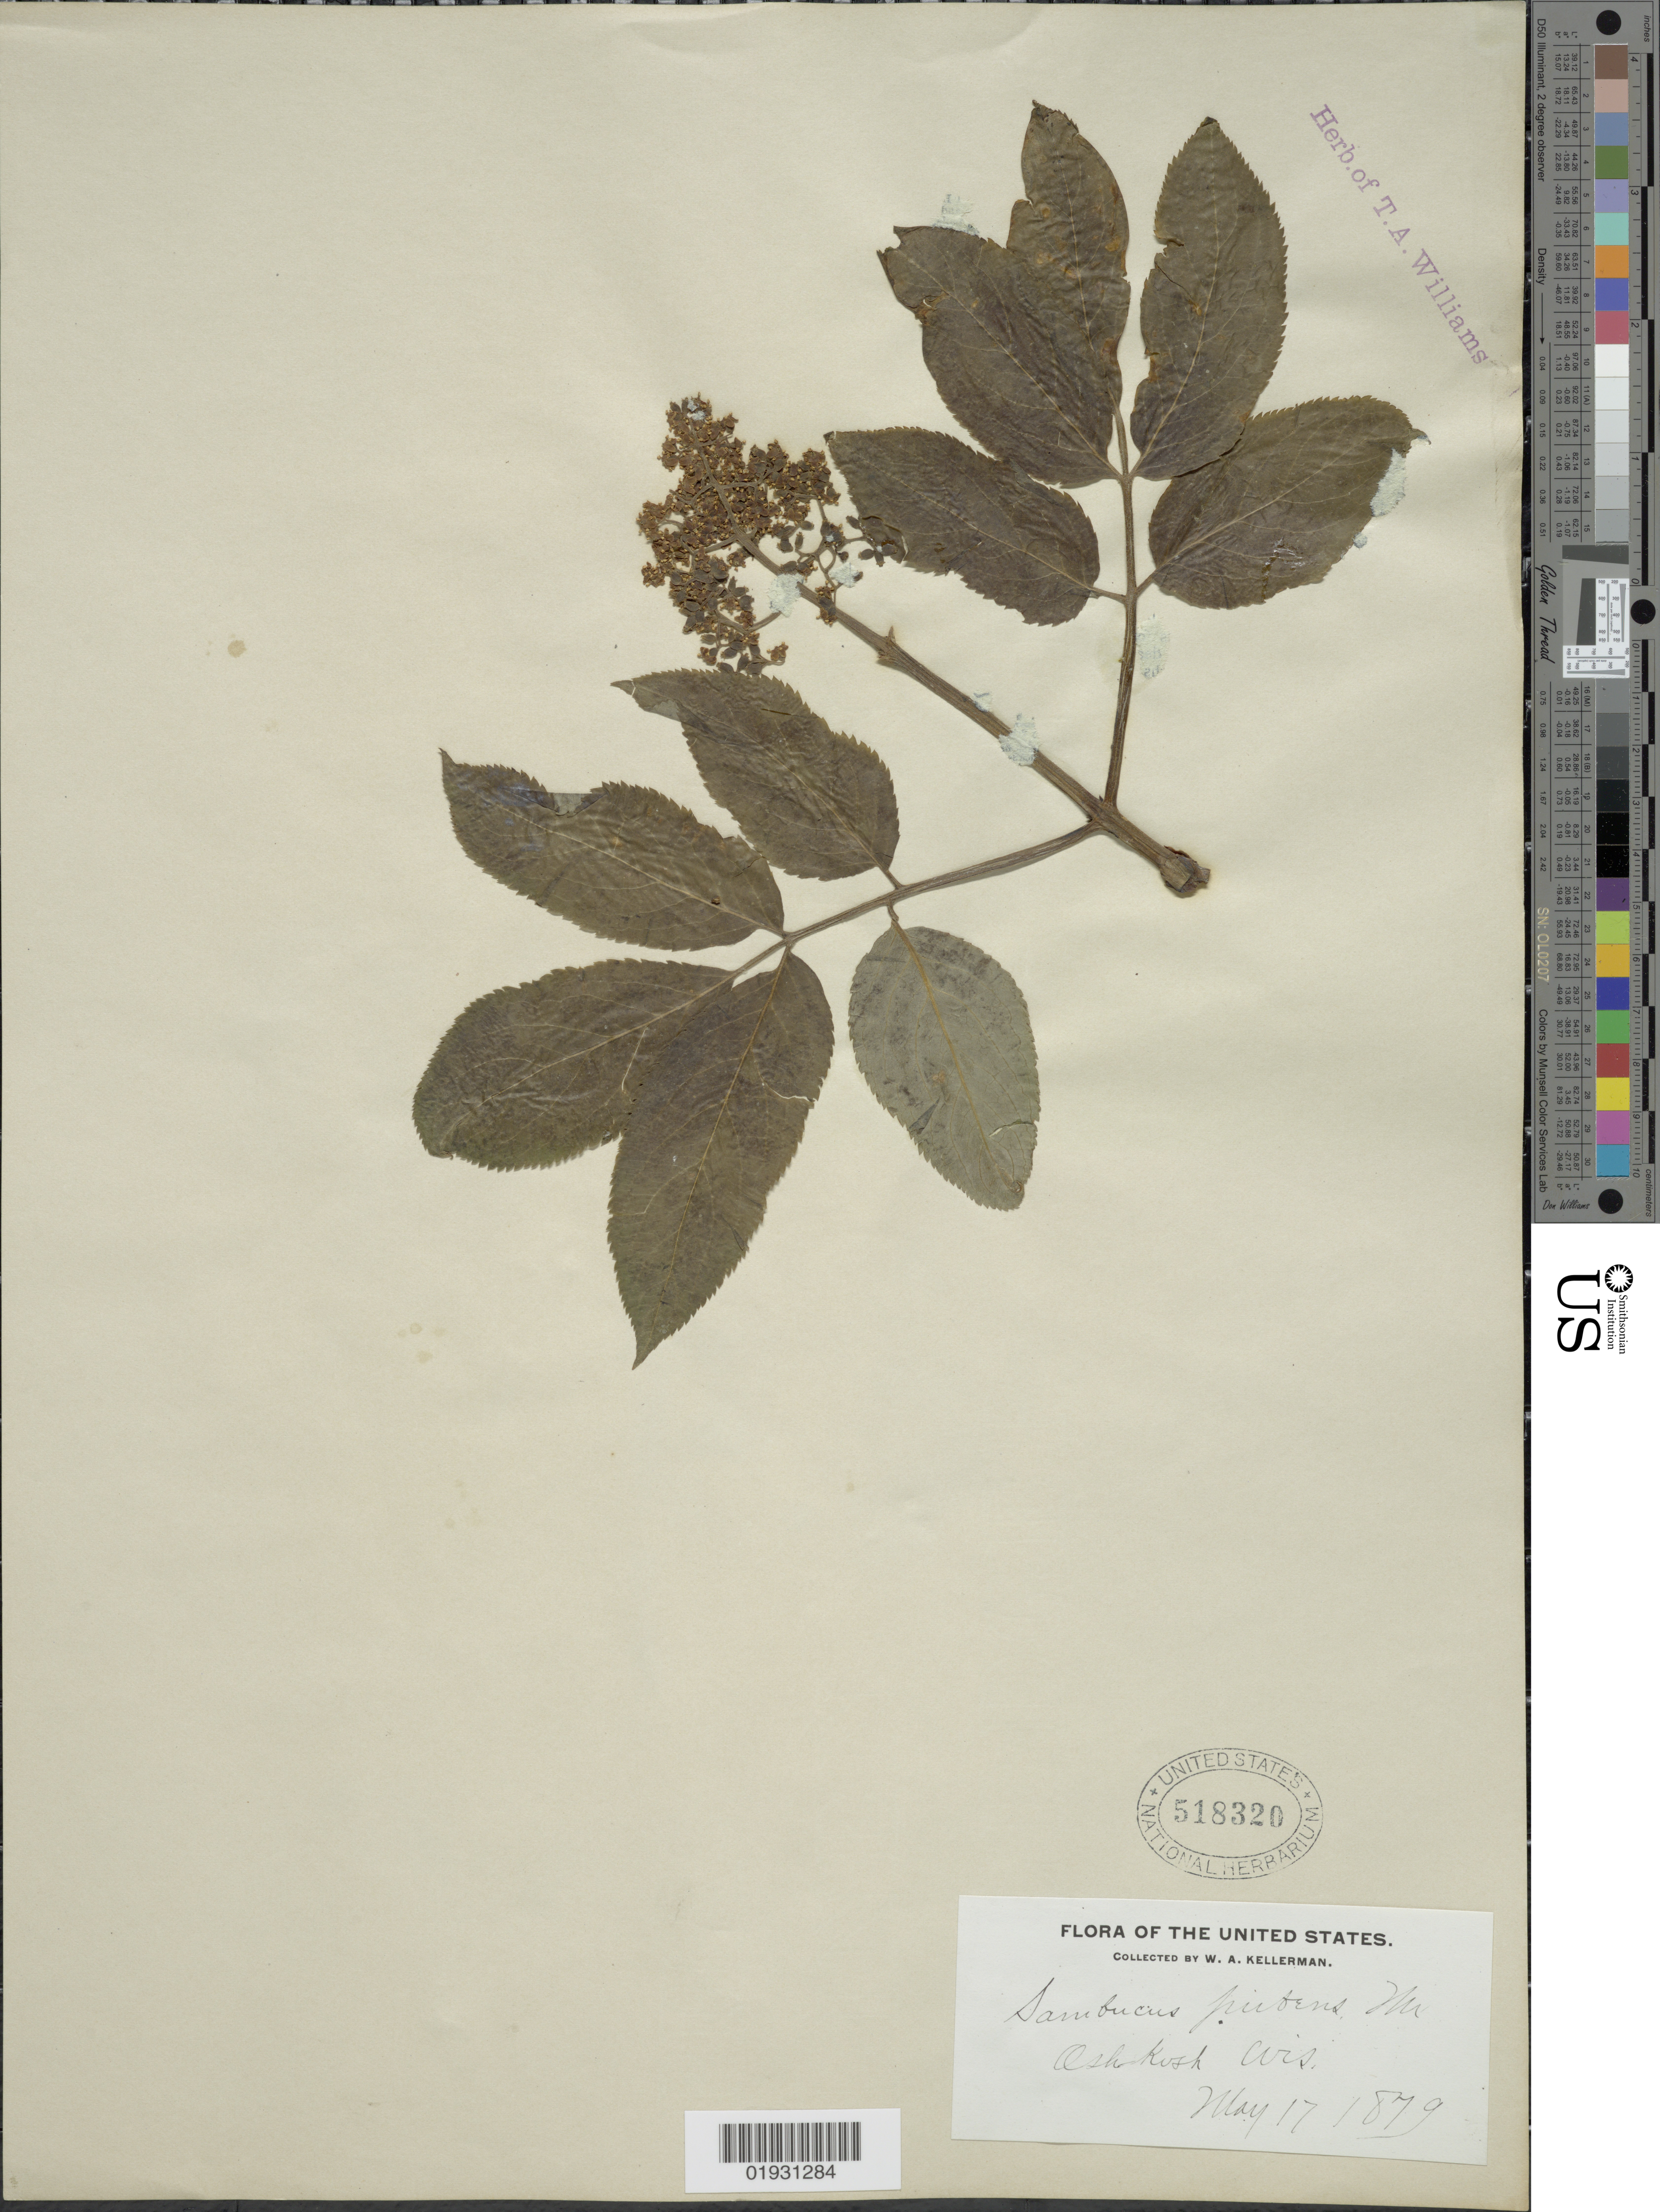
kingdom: Plantae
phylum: Tracheophyta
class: Magnoliopsida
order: Dipsacales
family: Viburnaceae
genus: Sambucus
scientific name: Sambucus racemosa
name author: L.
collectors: W. Kellerman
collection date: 1879-05-17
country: United States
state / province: Wisconsin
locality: Oshkosh, Wis.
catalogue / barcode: US 518320